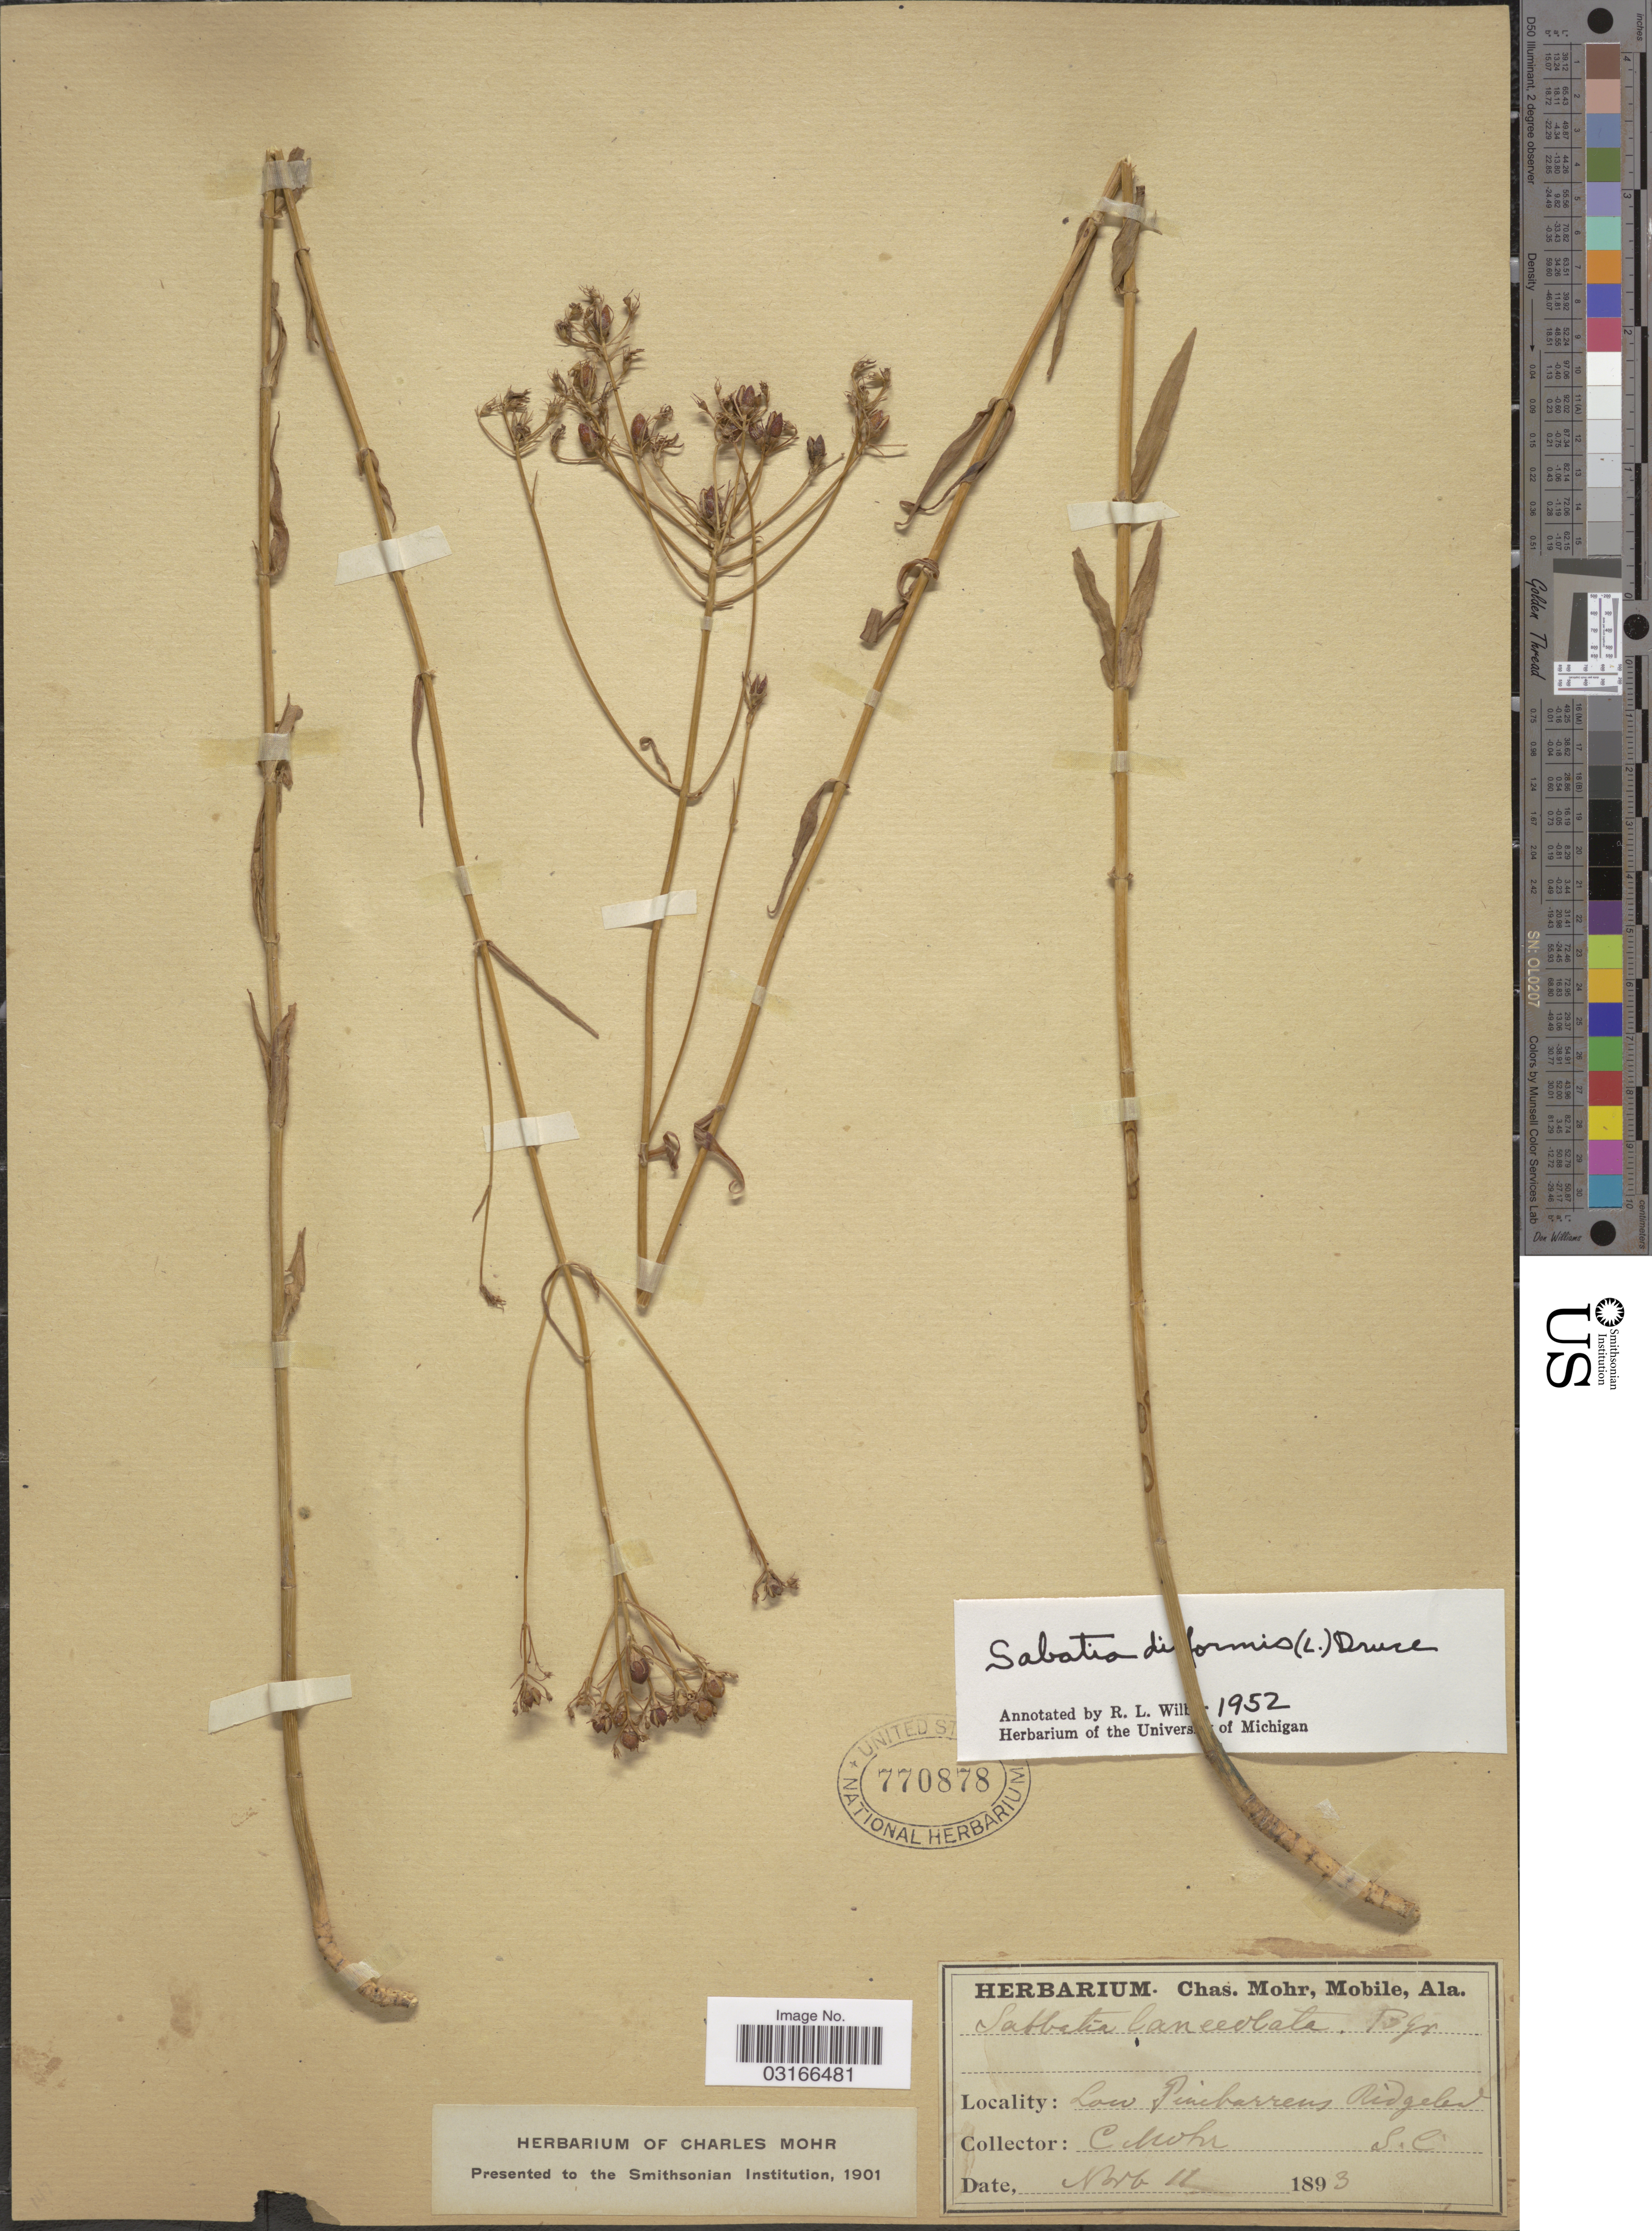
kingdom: Plantae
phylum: Tracheophyta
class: Magnoliopsida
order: Gentianales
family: Gentianaceae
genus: Sabatia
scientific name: Sabatia difformis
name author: (L.) Druce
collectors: Mohr, C. T. (herbarium)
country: United States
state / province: South Carolina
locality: Low Pine barrens Ridgeland.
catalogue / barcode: US 770878